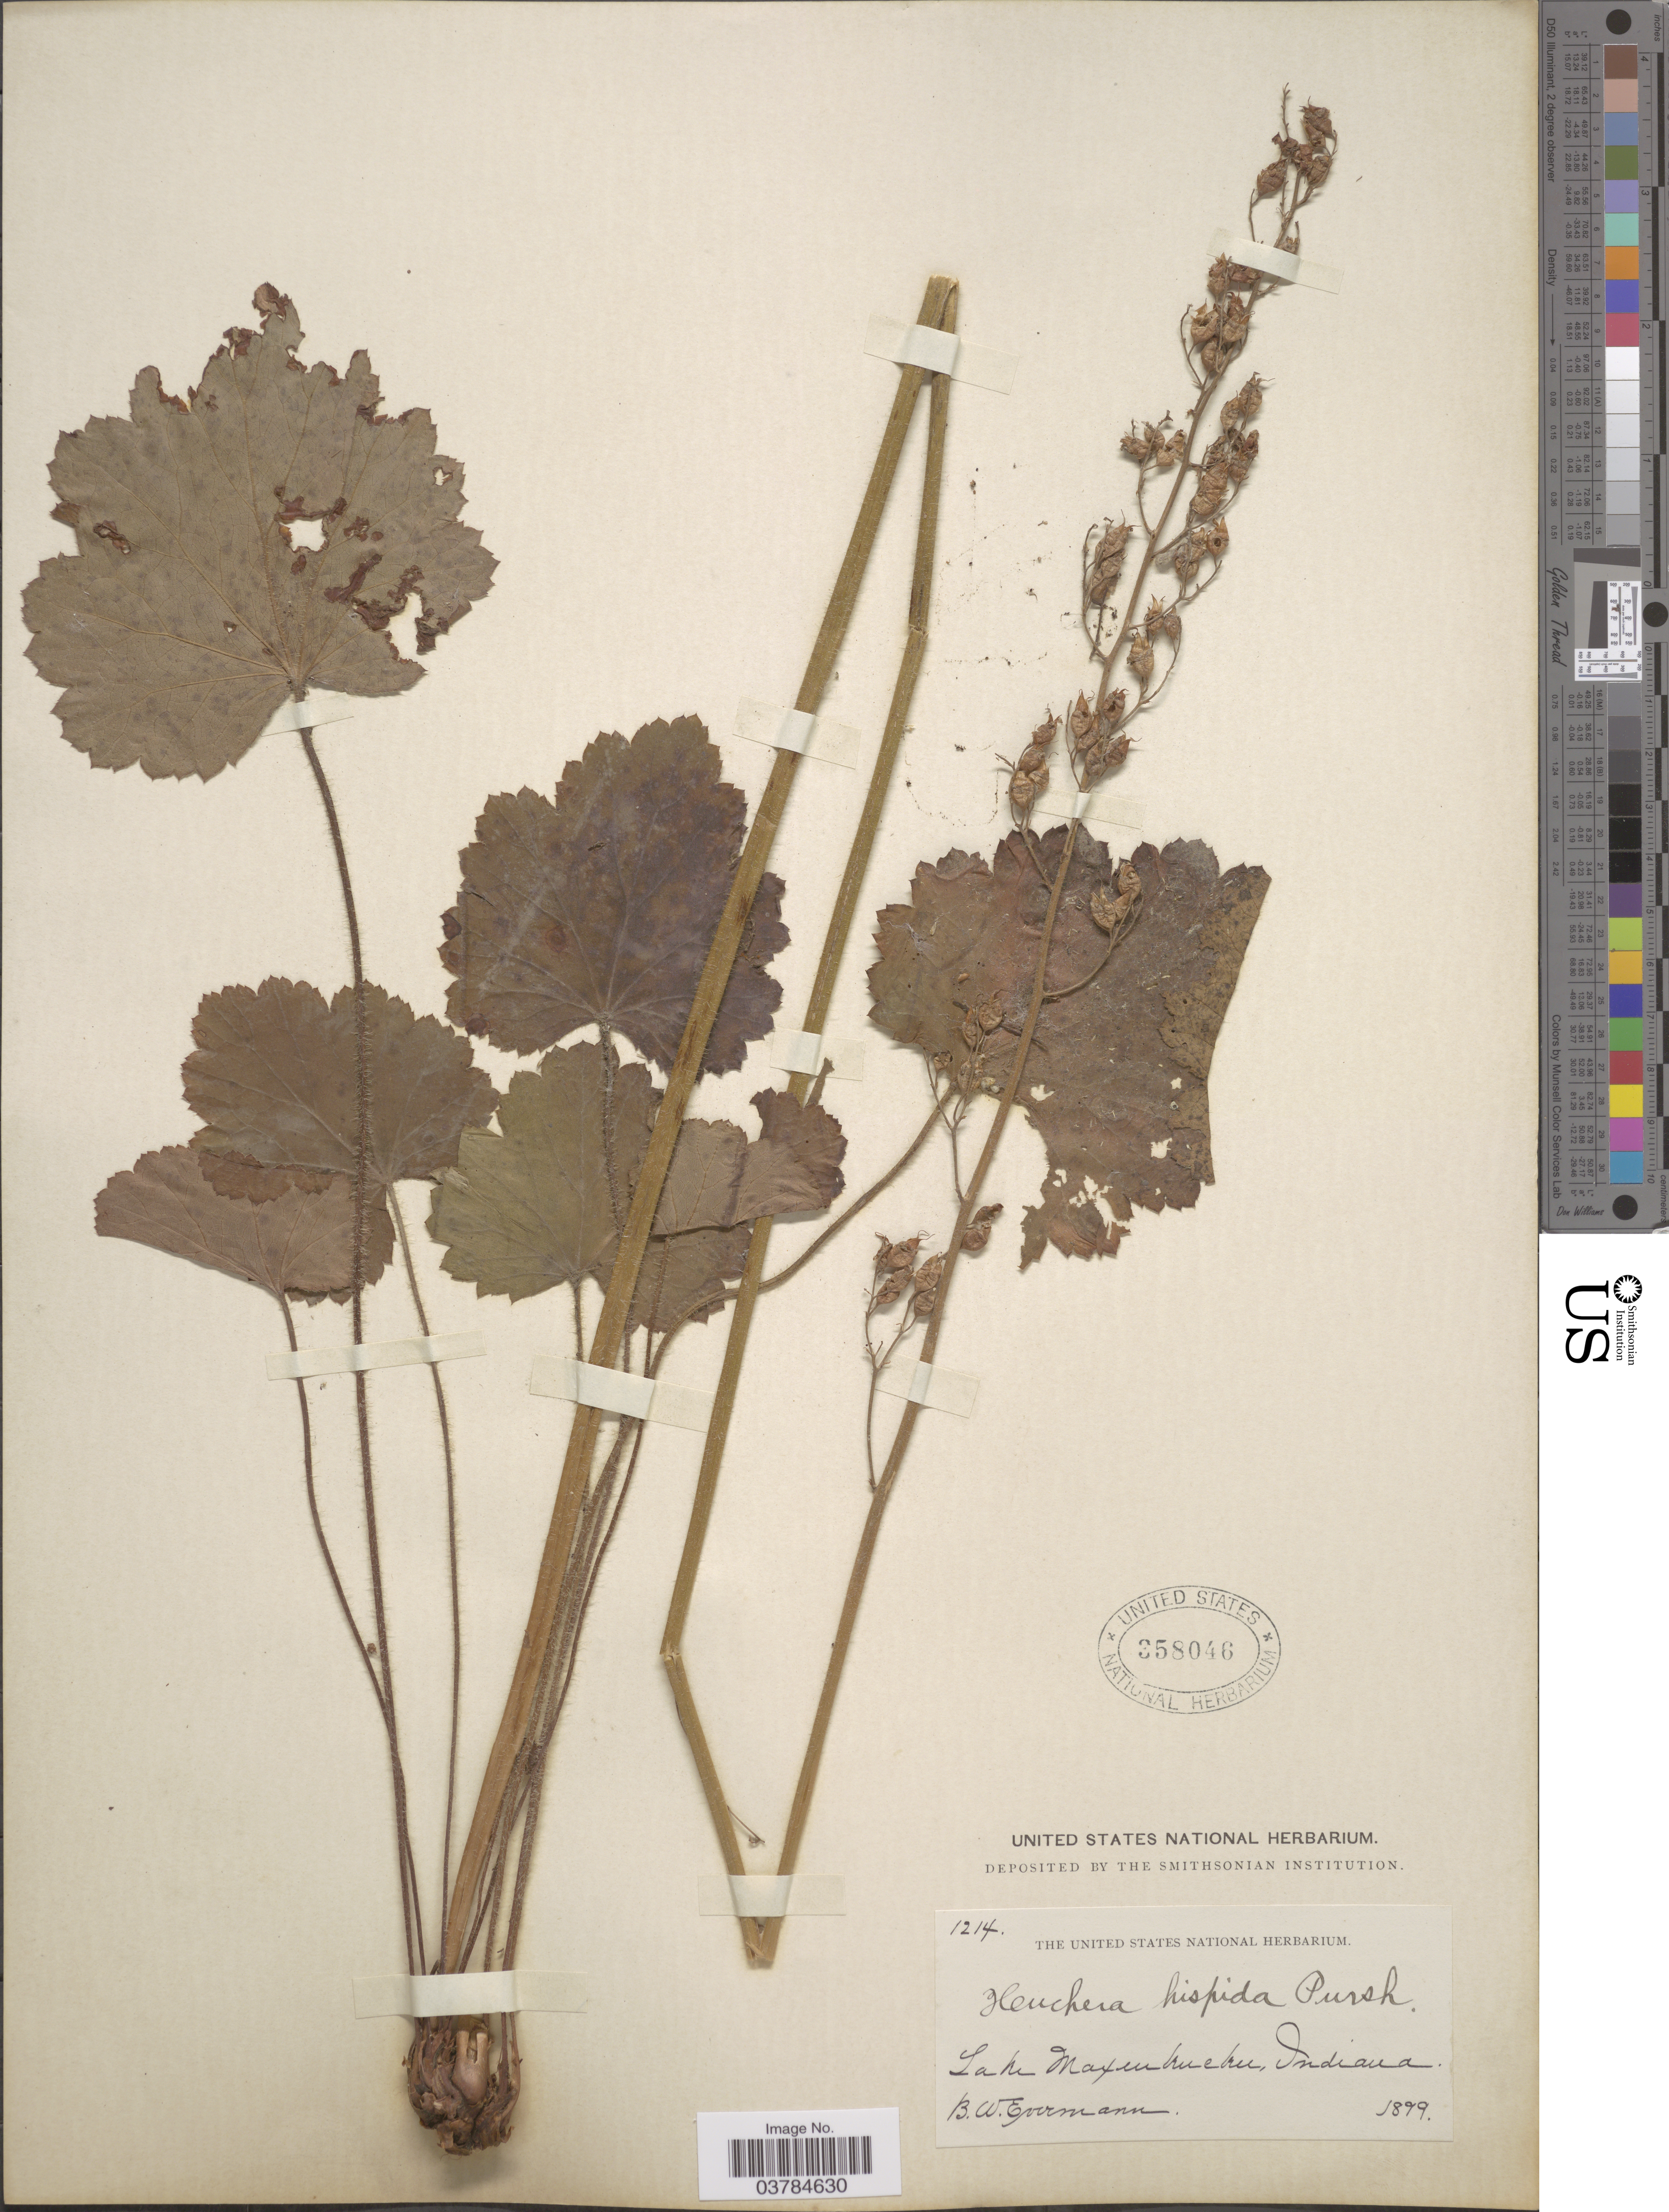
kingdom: Plantae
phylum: Tracheophyta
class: Magnoliopsida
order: Saxifragales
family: Saxifragaceae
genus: Heuchera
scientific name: Heuchera hispida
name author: Pursh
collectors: B. W. Evermann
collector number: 1214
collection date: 1899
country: United States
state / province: Indiana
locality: Lake Maxinkuckee.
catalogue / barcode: US 358046